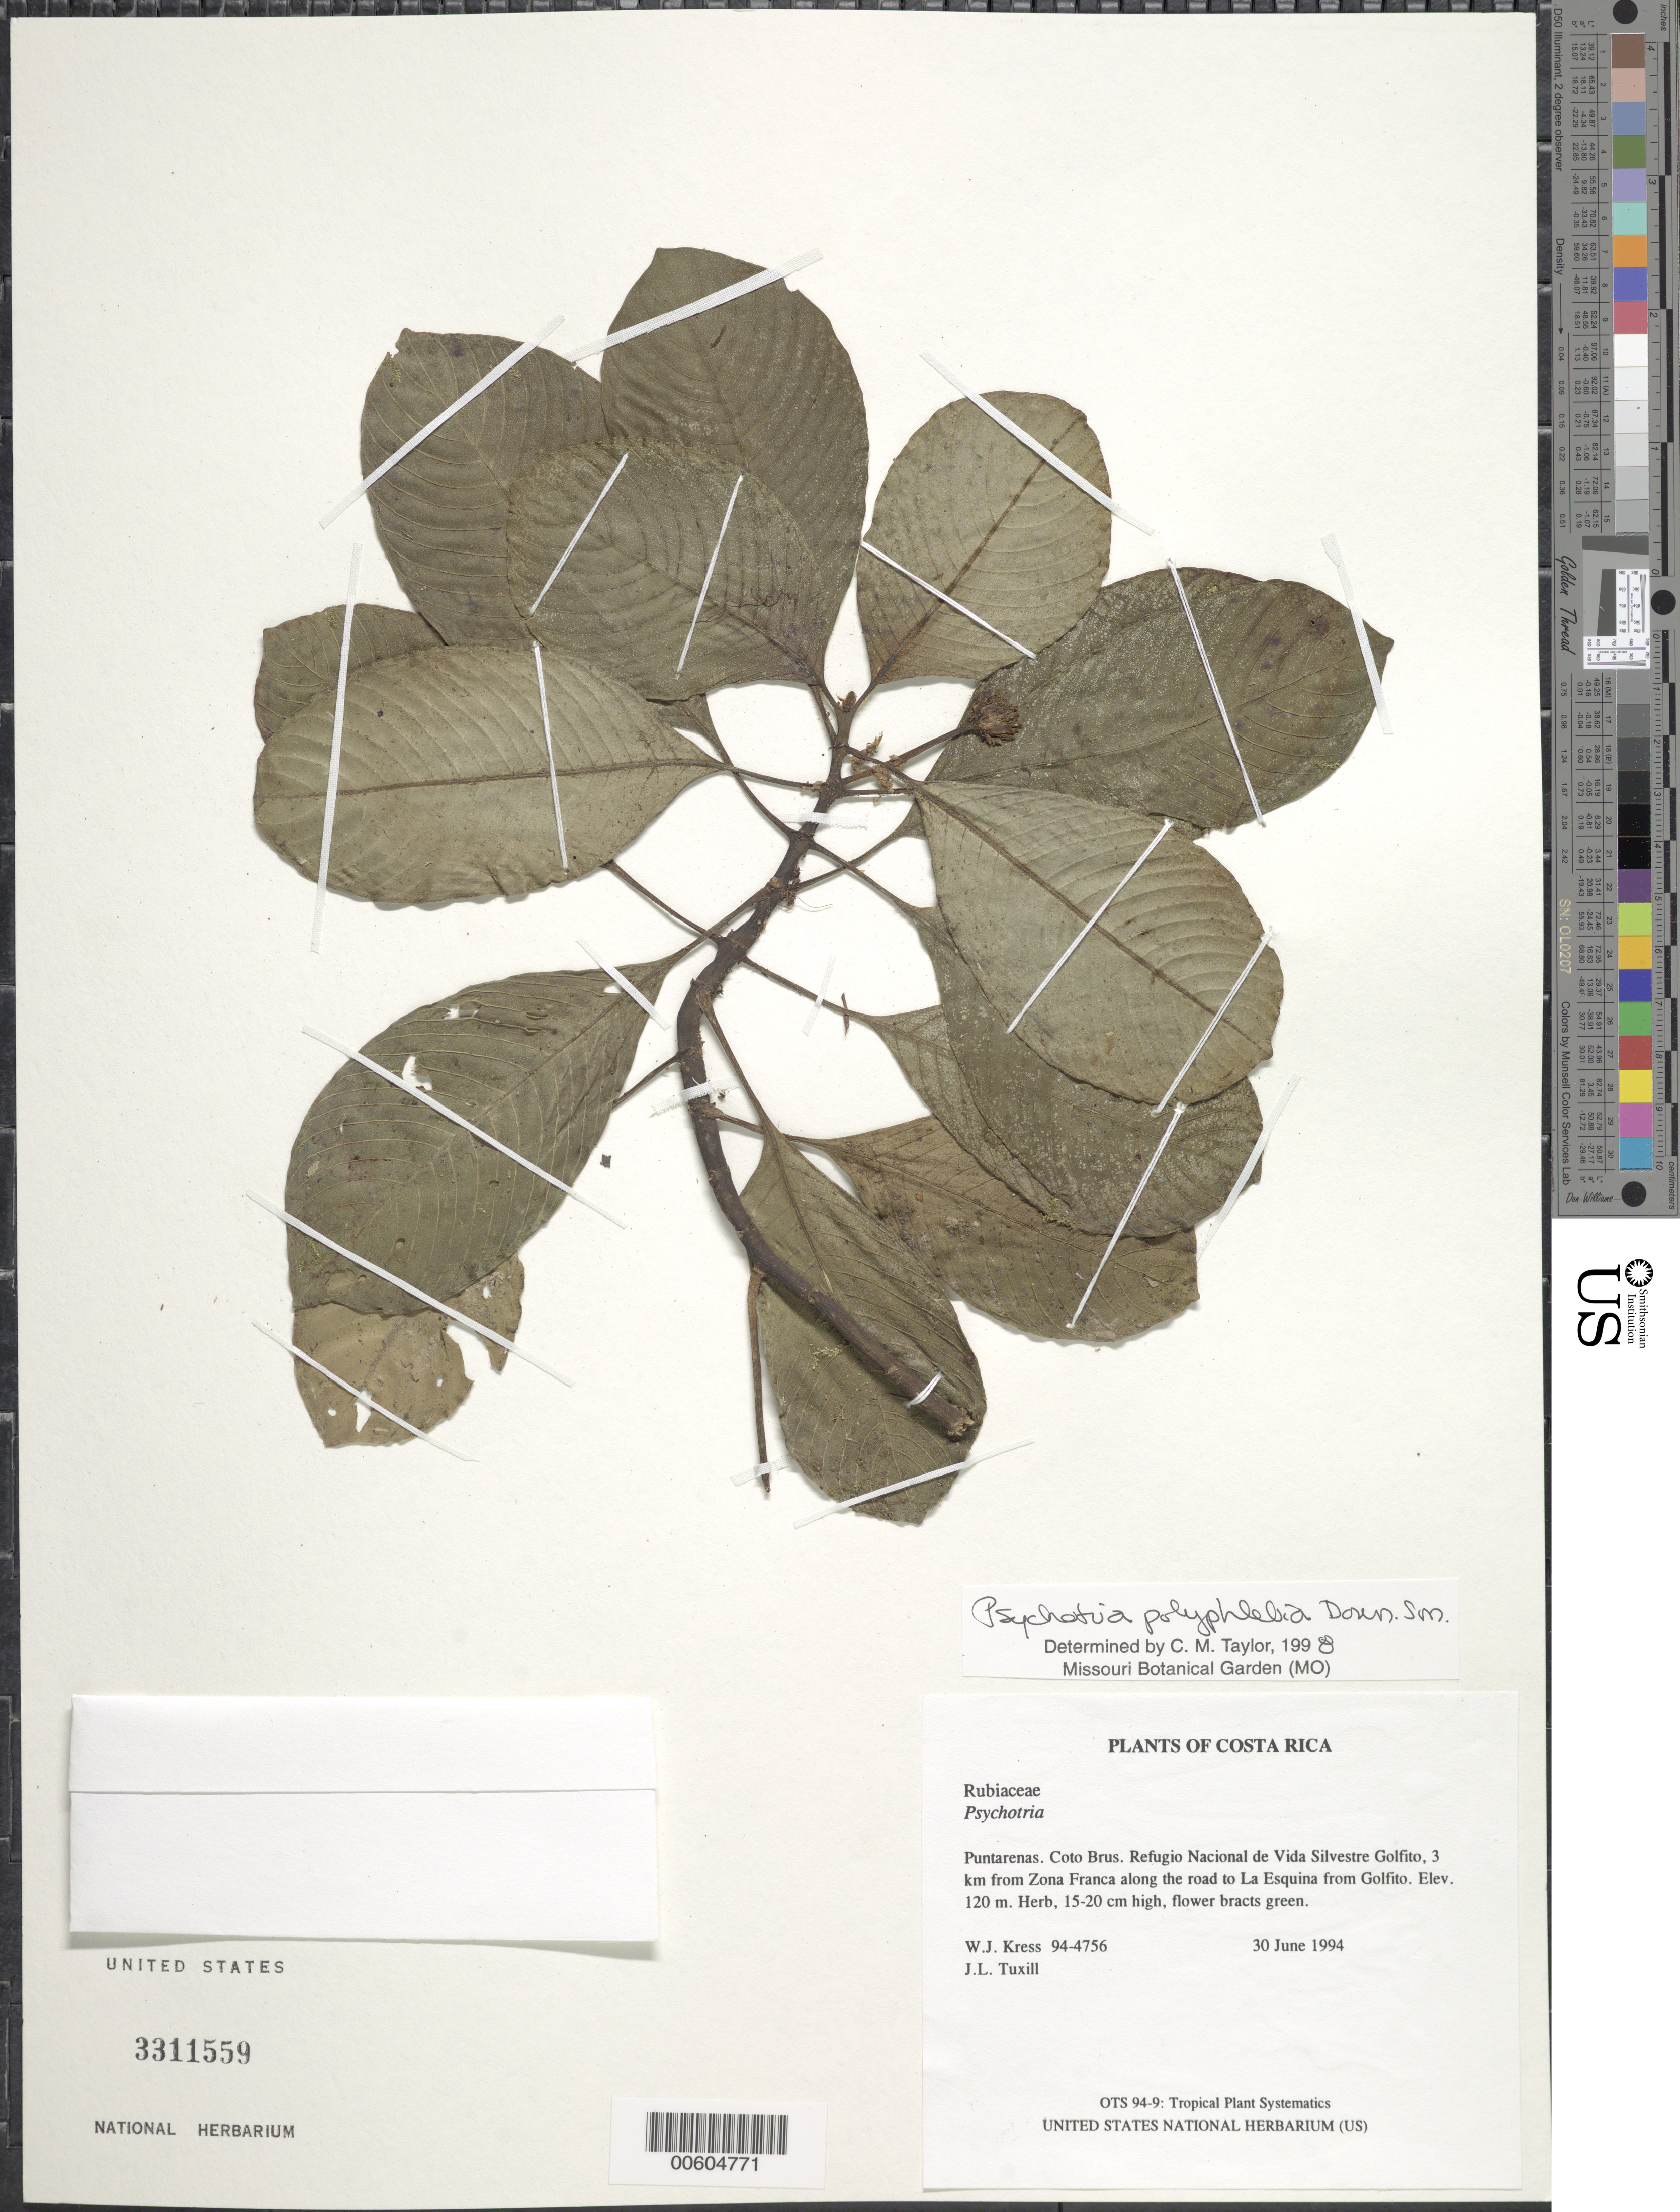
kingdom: Plantae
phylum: Tracheophyta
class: Magnoliopsida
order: Gentianales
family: Rubiaceae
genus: Psychotria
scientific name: Psychotria polyphlebia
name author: Donn. Sm.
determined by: Taylor, Charlotte M.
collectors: W. J. Kress & J. L. Tuxill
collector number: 94-4756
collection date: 1994-06-30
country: Costa Rica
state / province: Puntarenas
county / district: Coto Brus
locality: Refugio Nacional de Vida Silvestre Golfito, 3 km from Zona Franca along the road to La Esquina from Golfito.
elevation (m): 120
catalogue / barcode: US 3311559